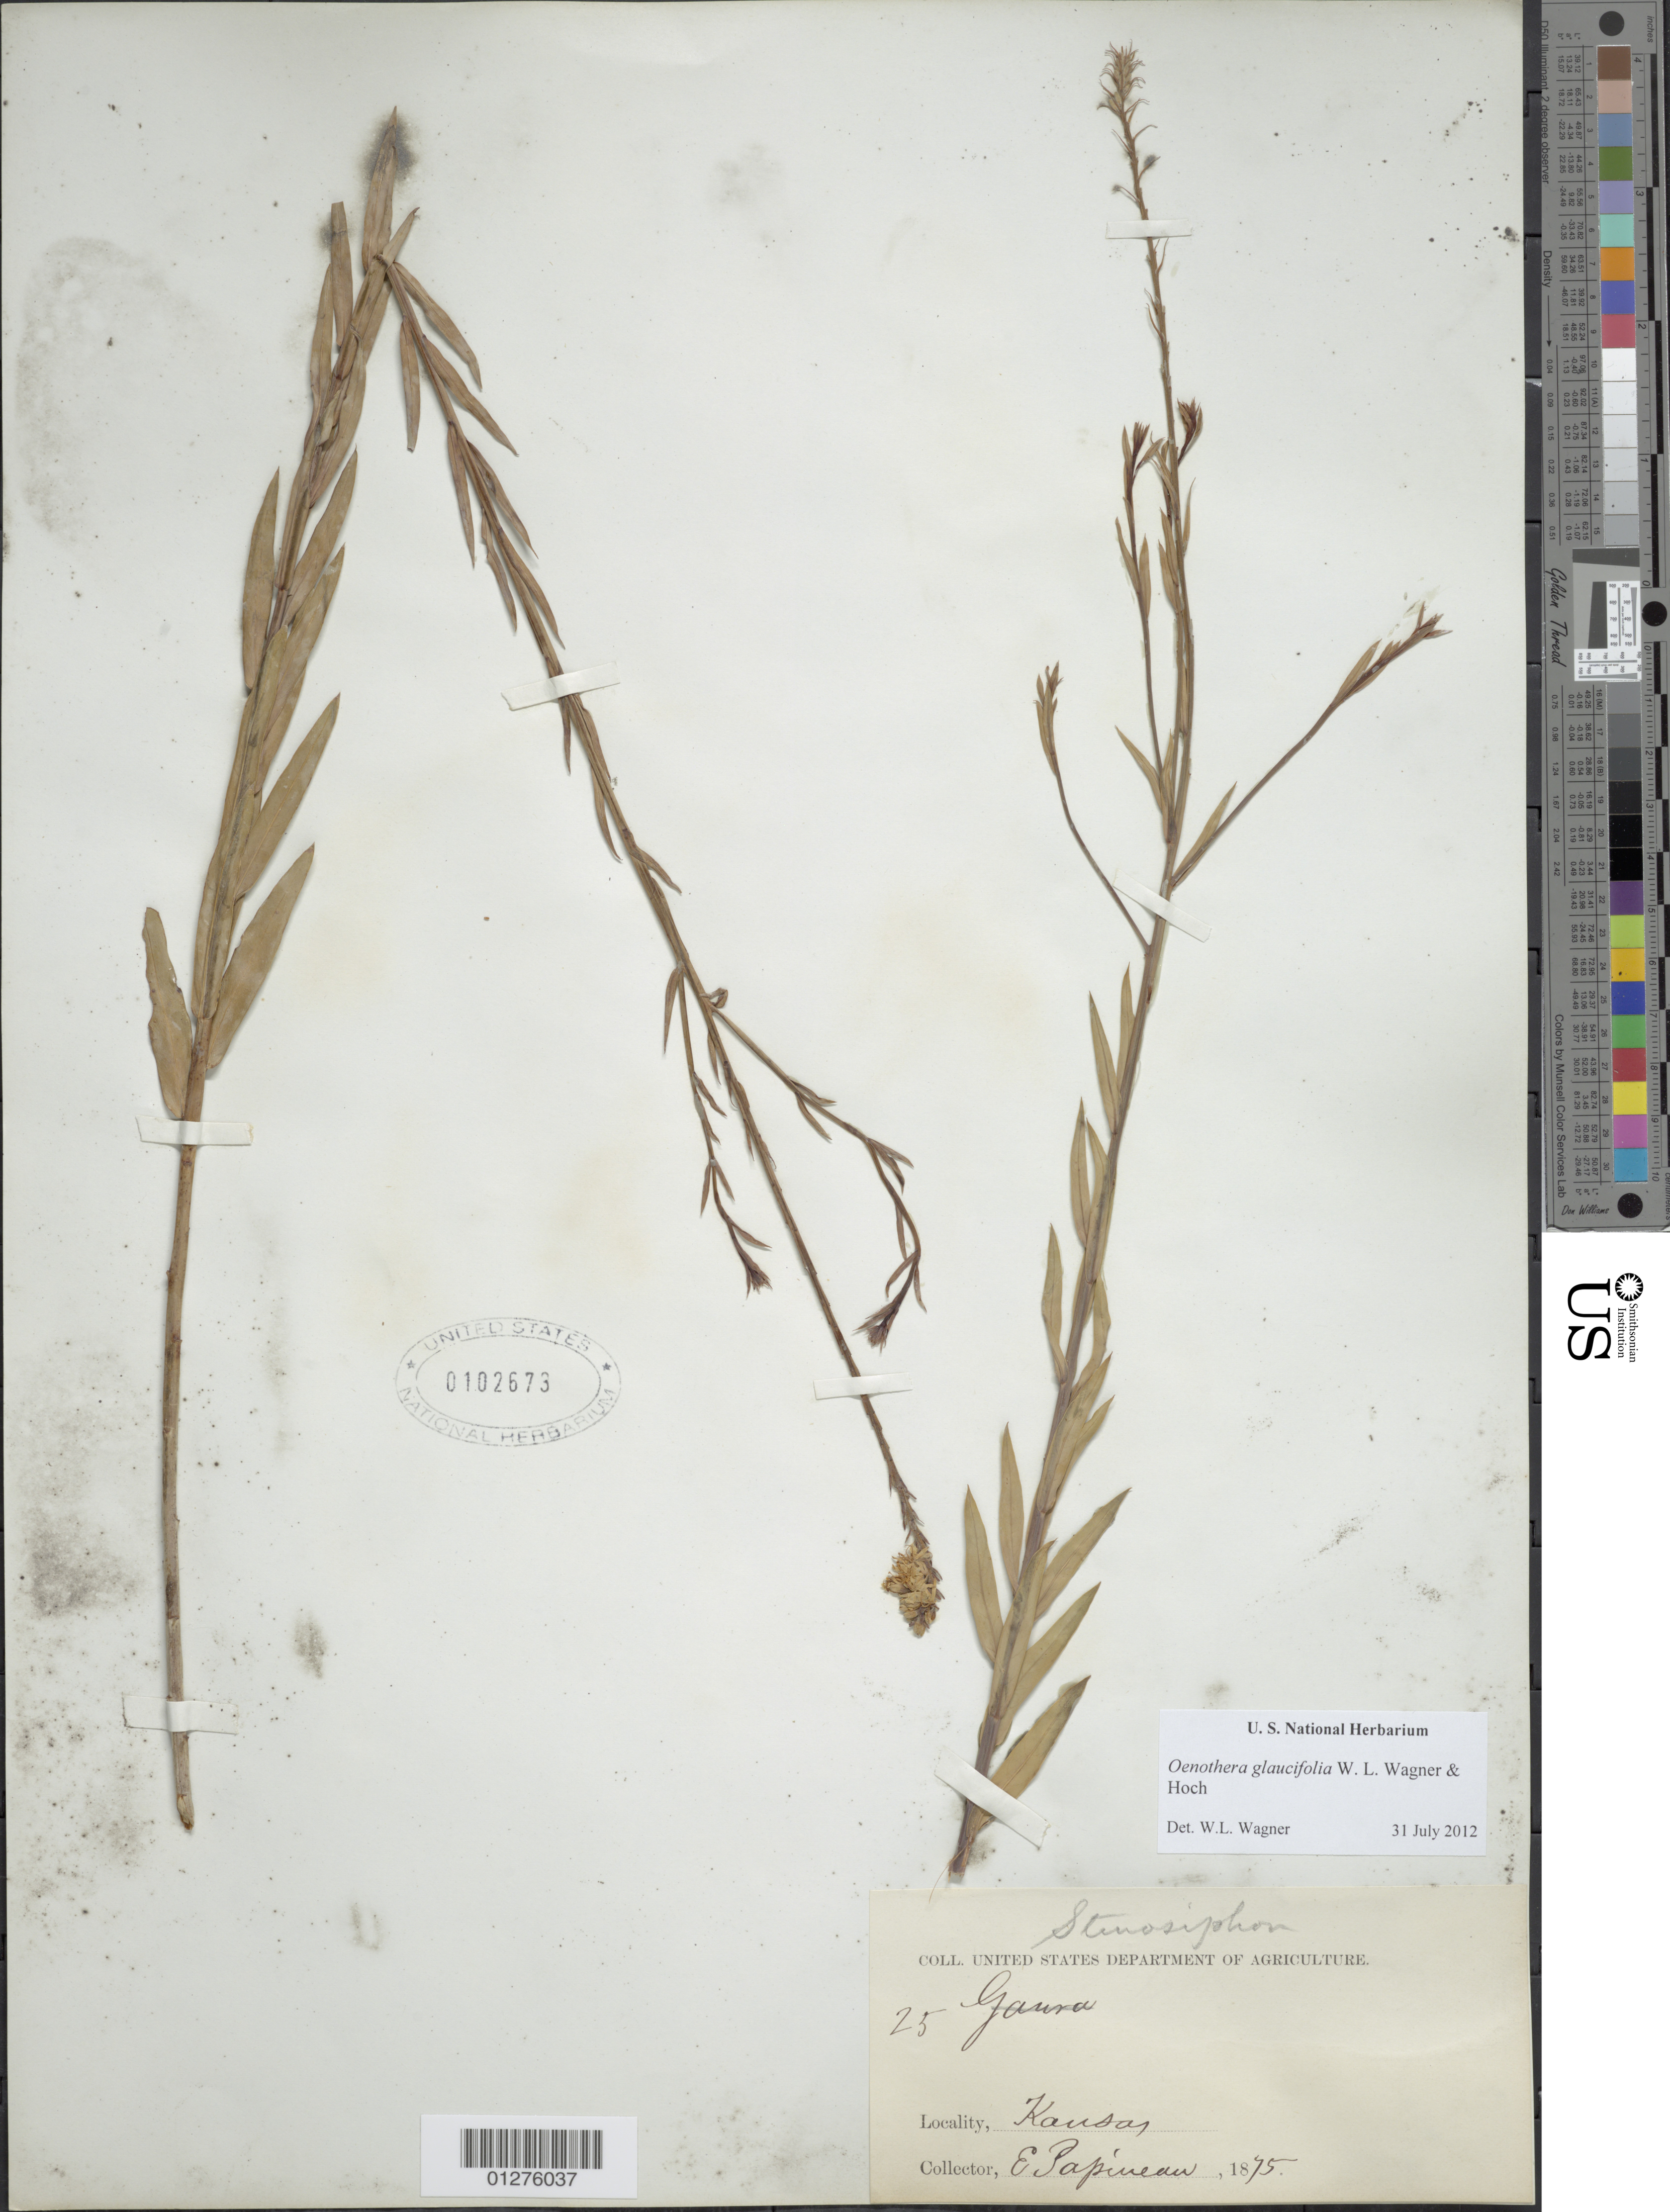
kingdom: Plantae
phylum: Tracheophyta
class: Magnoliopsida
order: Myrtales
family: Onagraceae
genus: Oenothera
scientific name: Oenothera glaucifolia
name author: W.L. Wagner & Hoch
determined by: Wagner, W. L., (BOT), Smithsonian Institution - National Museum of Natural History (UNITED STATES)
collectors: -- Popinoe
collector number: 25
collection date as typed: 1875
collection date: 1875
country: United States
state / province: Kansas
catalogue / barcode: US 102673